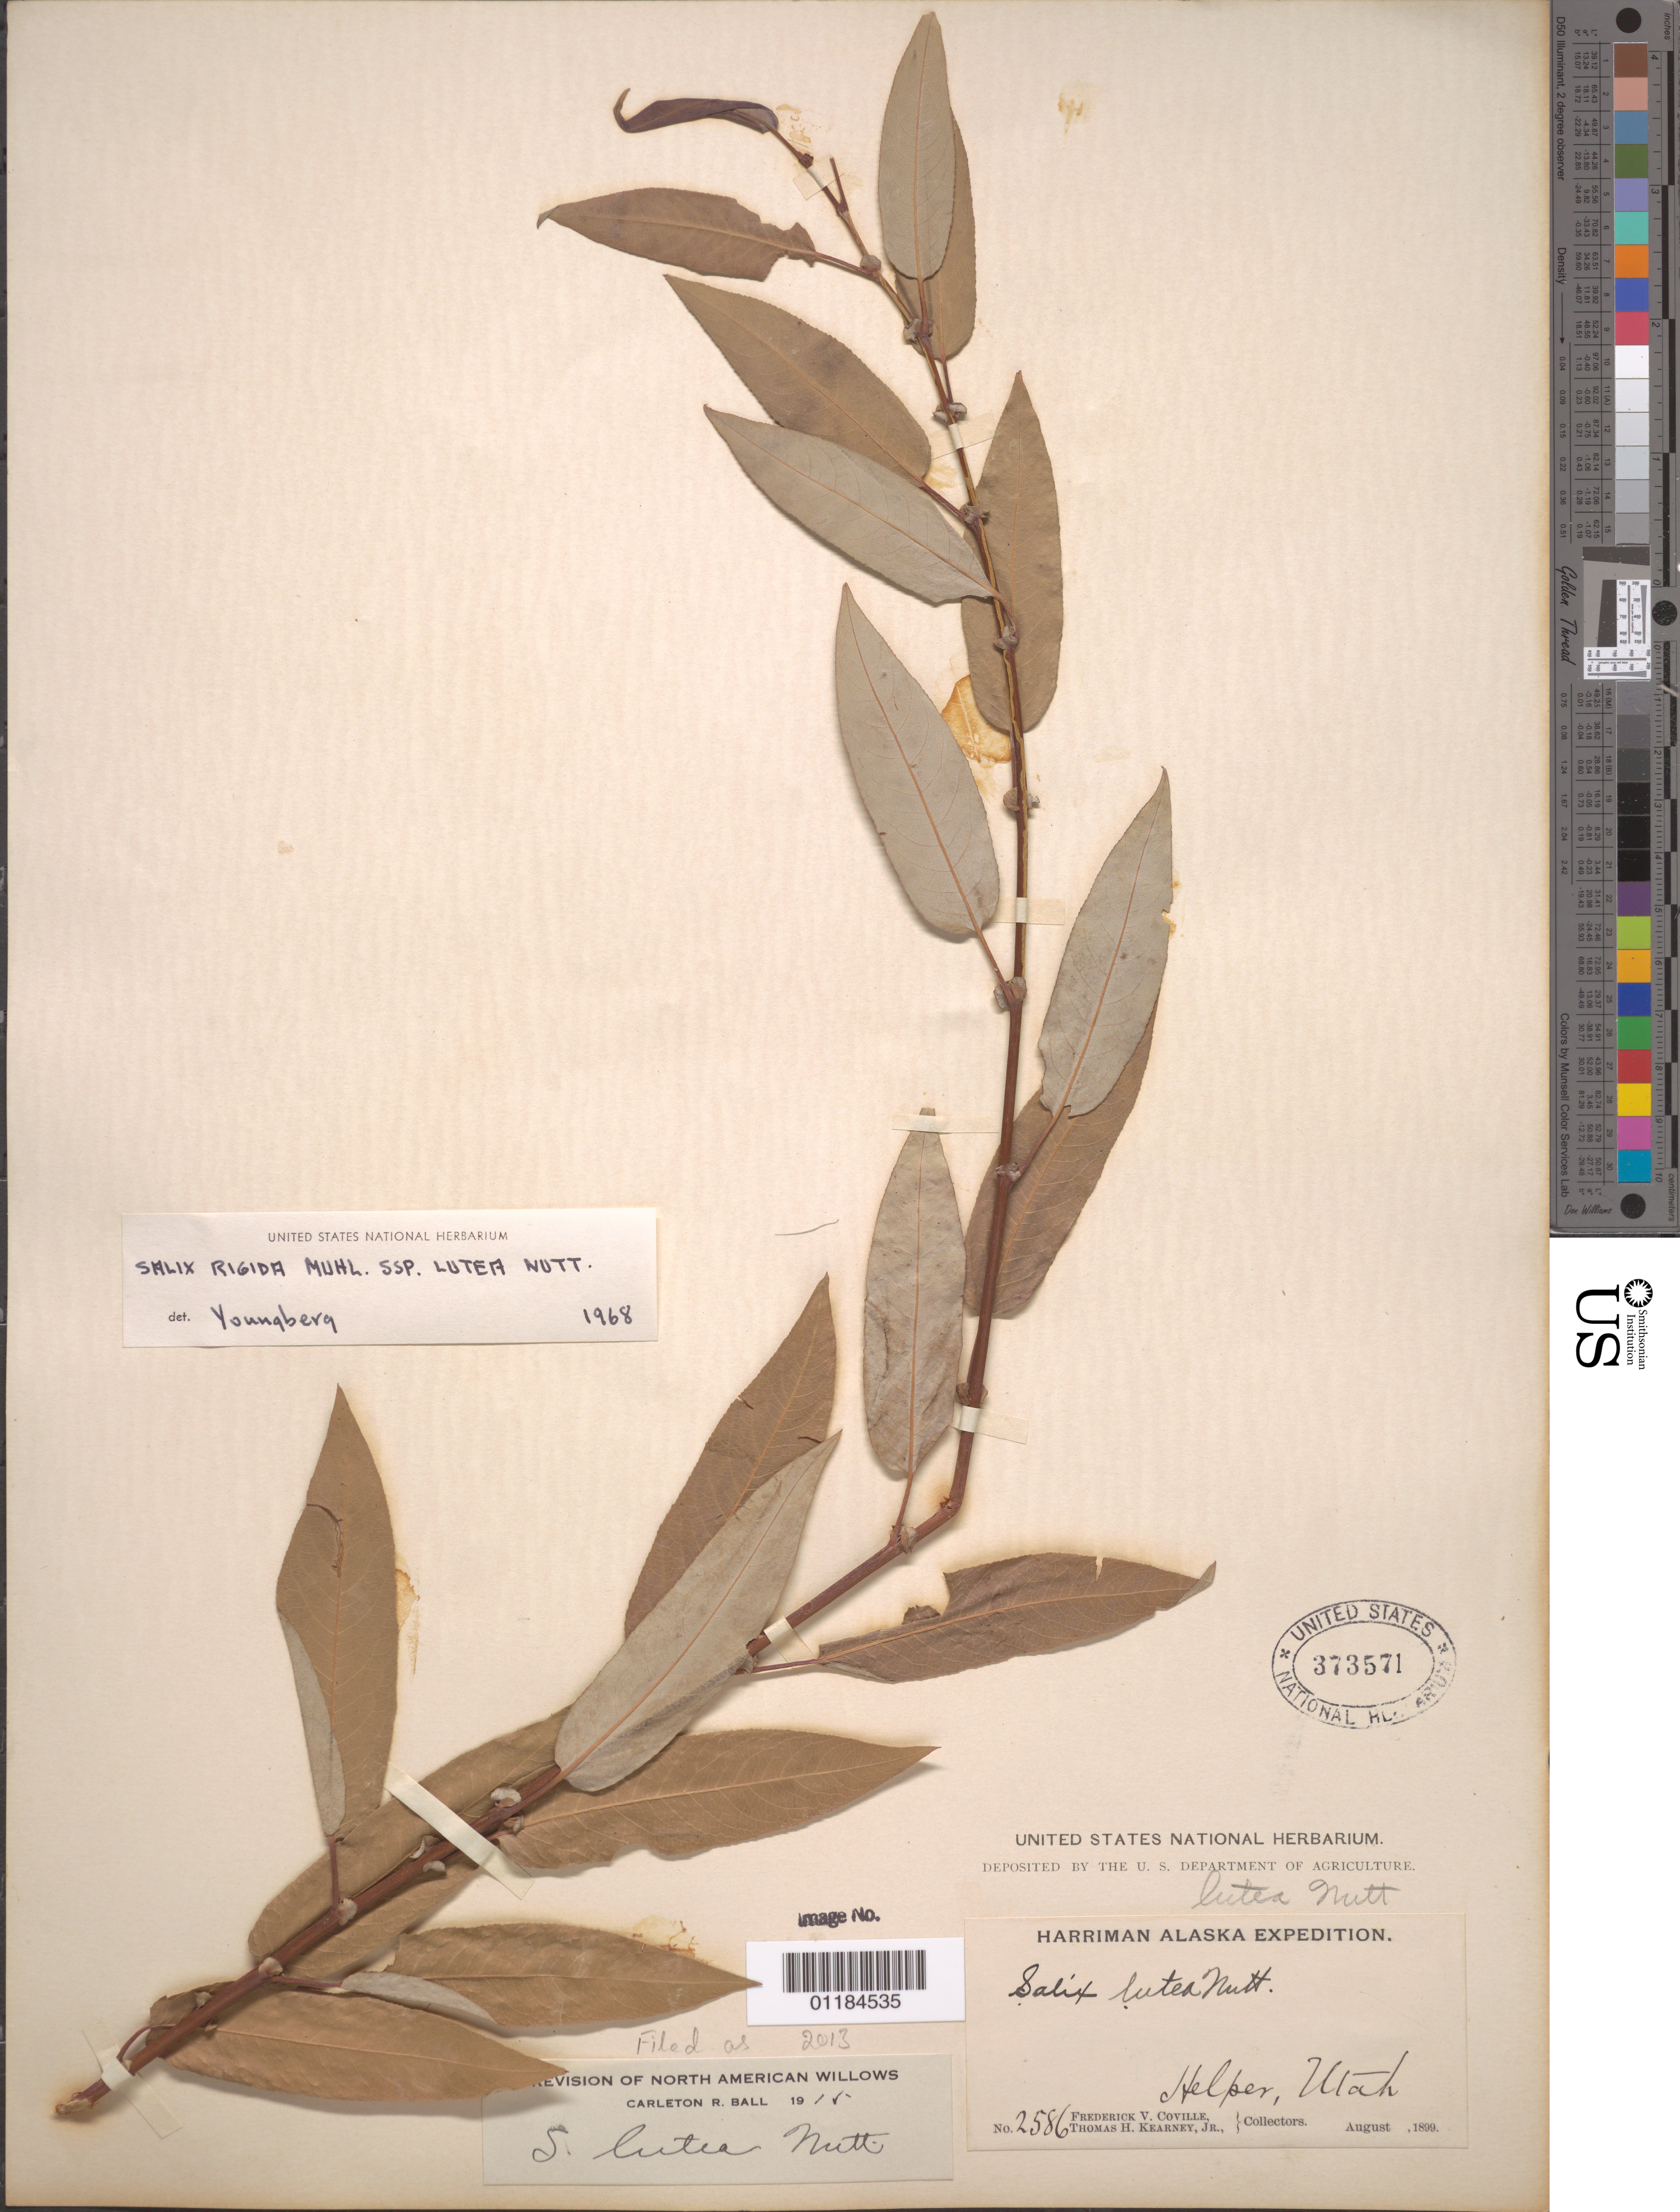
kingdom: Plantae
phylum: Tracheophyta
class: Magnoliopsida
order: Malpighiales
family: Salicaceae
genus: Salix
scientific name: Salix lutea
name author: Nutt.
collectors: F. V. Coville, T. H. Kearney & T. H. Kearney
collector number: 2586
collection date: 1899-08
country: United States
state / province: Utah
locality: Helper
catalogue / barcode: US 373571